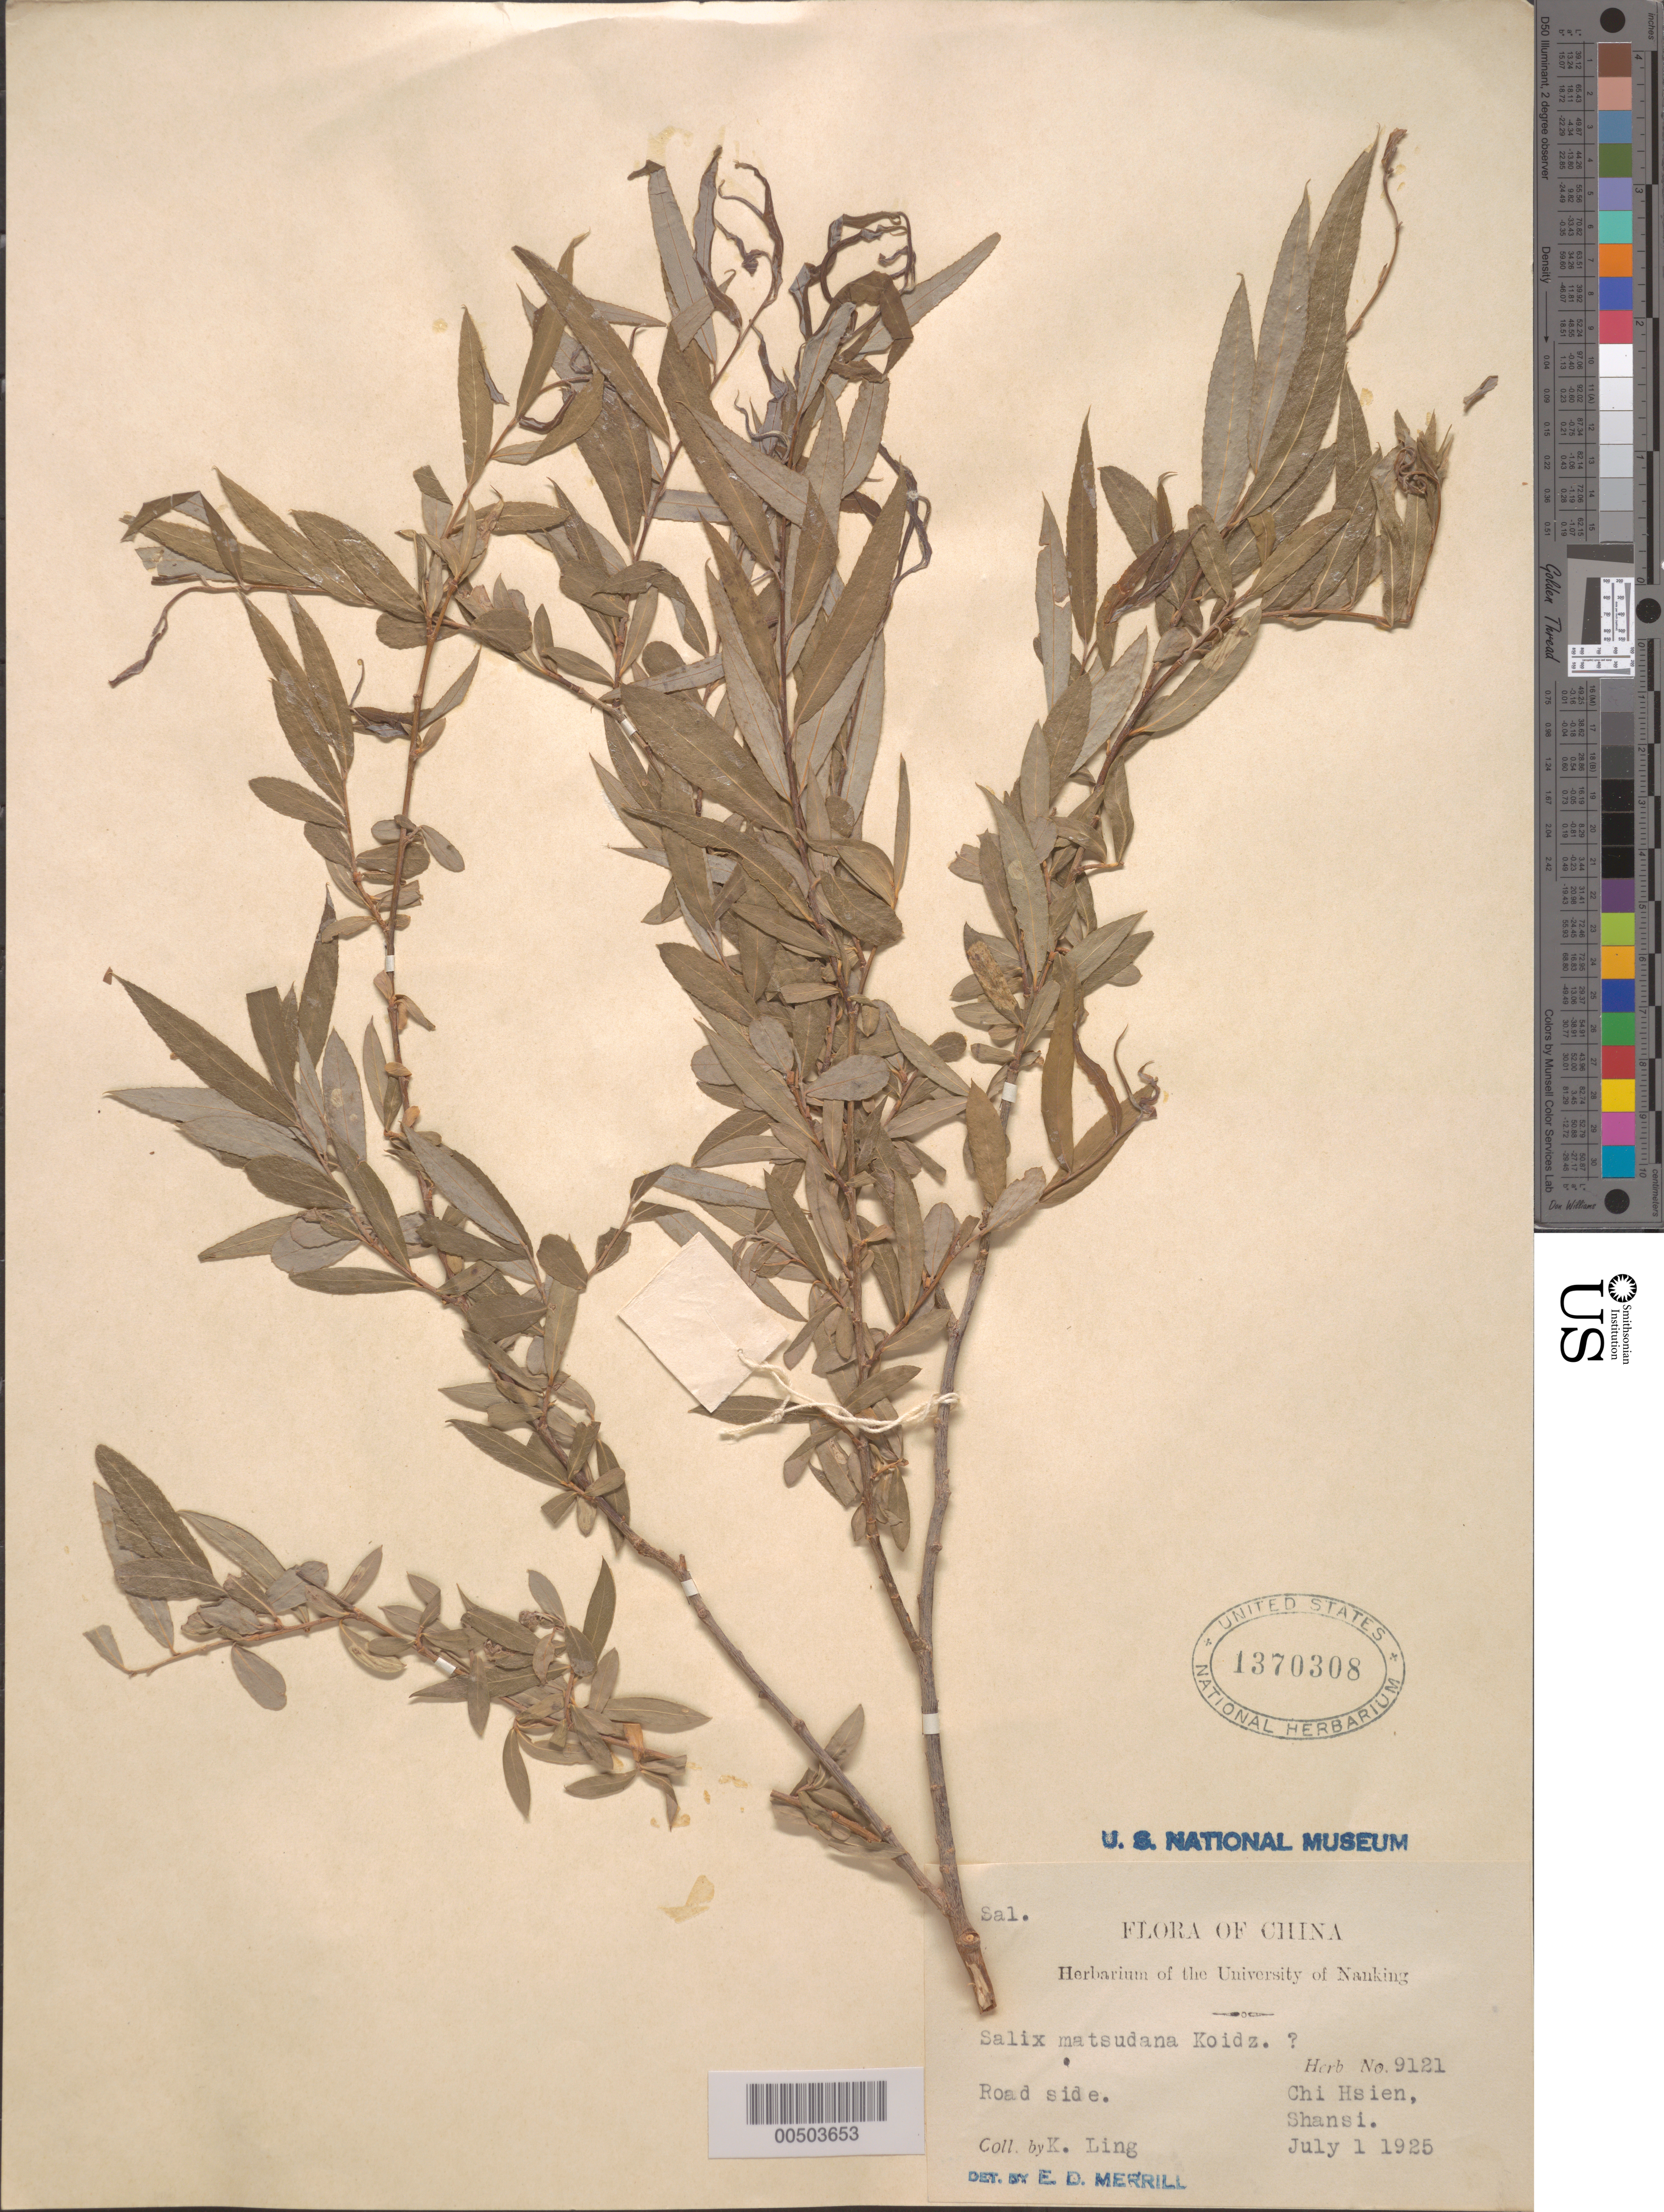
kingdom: Plantae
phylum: Tracheophyta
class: Magnoliopsida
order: Malpighiales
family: Salicaceae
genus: Salix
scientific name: Salix matsudana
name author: Koidz.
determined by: Merrill, Elmer D.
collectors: K. Ling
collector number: herb. no. 9121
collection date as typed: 01 Jul 1925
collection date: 1925-07-01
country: China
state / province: Shanxi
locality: Road side, Chi District [Chi Hsien (Ji Xian) or Ch'i Hsien (Qi Xian)?]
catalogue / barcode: US 1370308